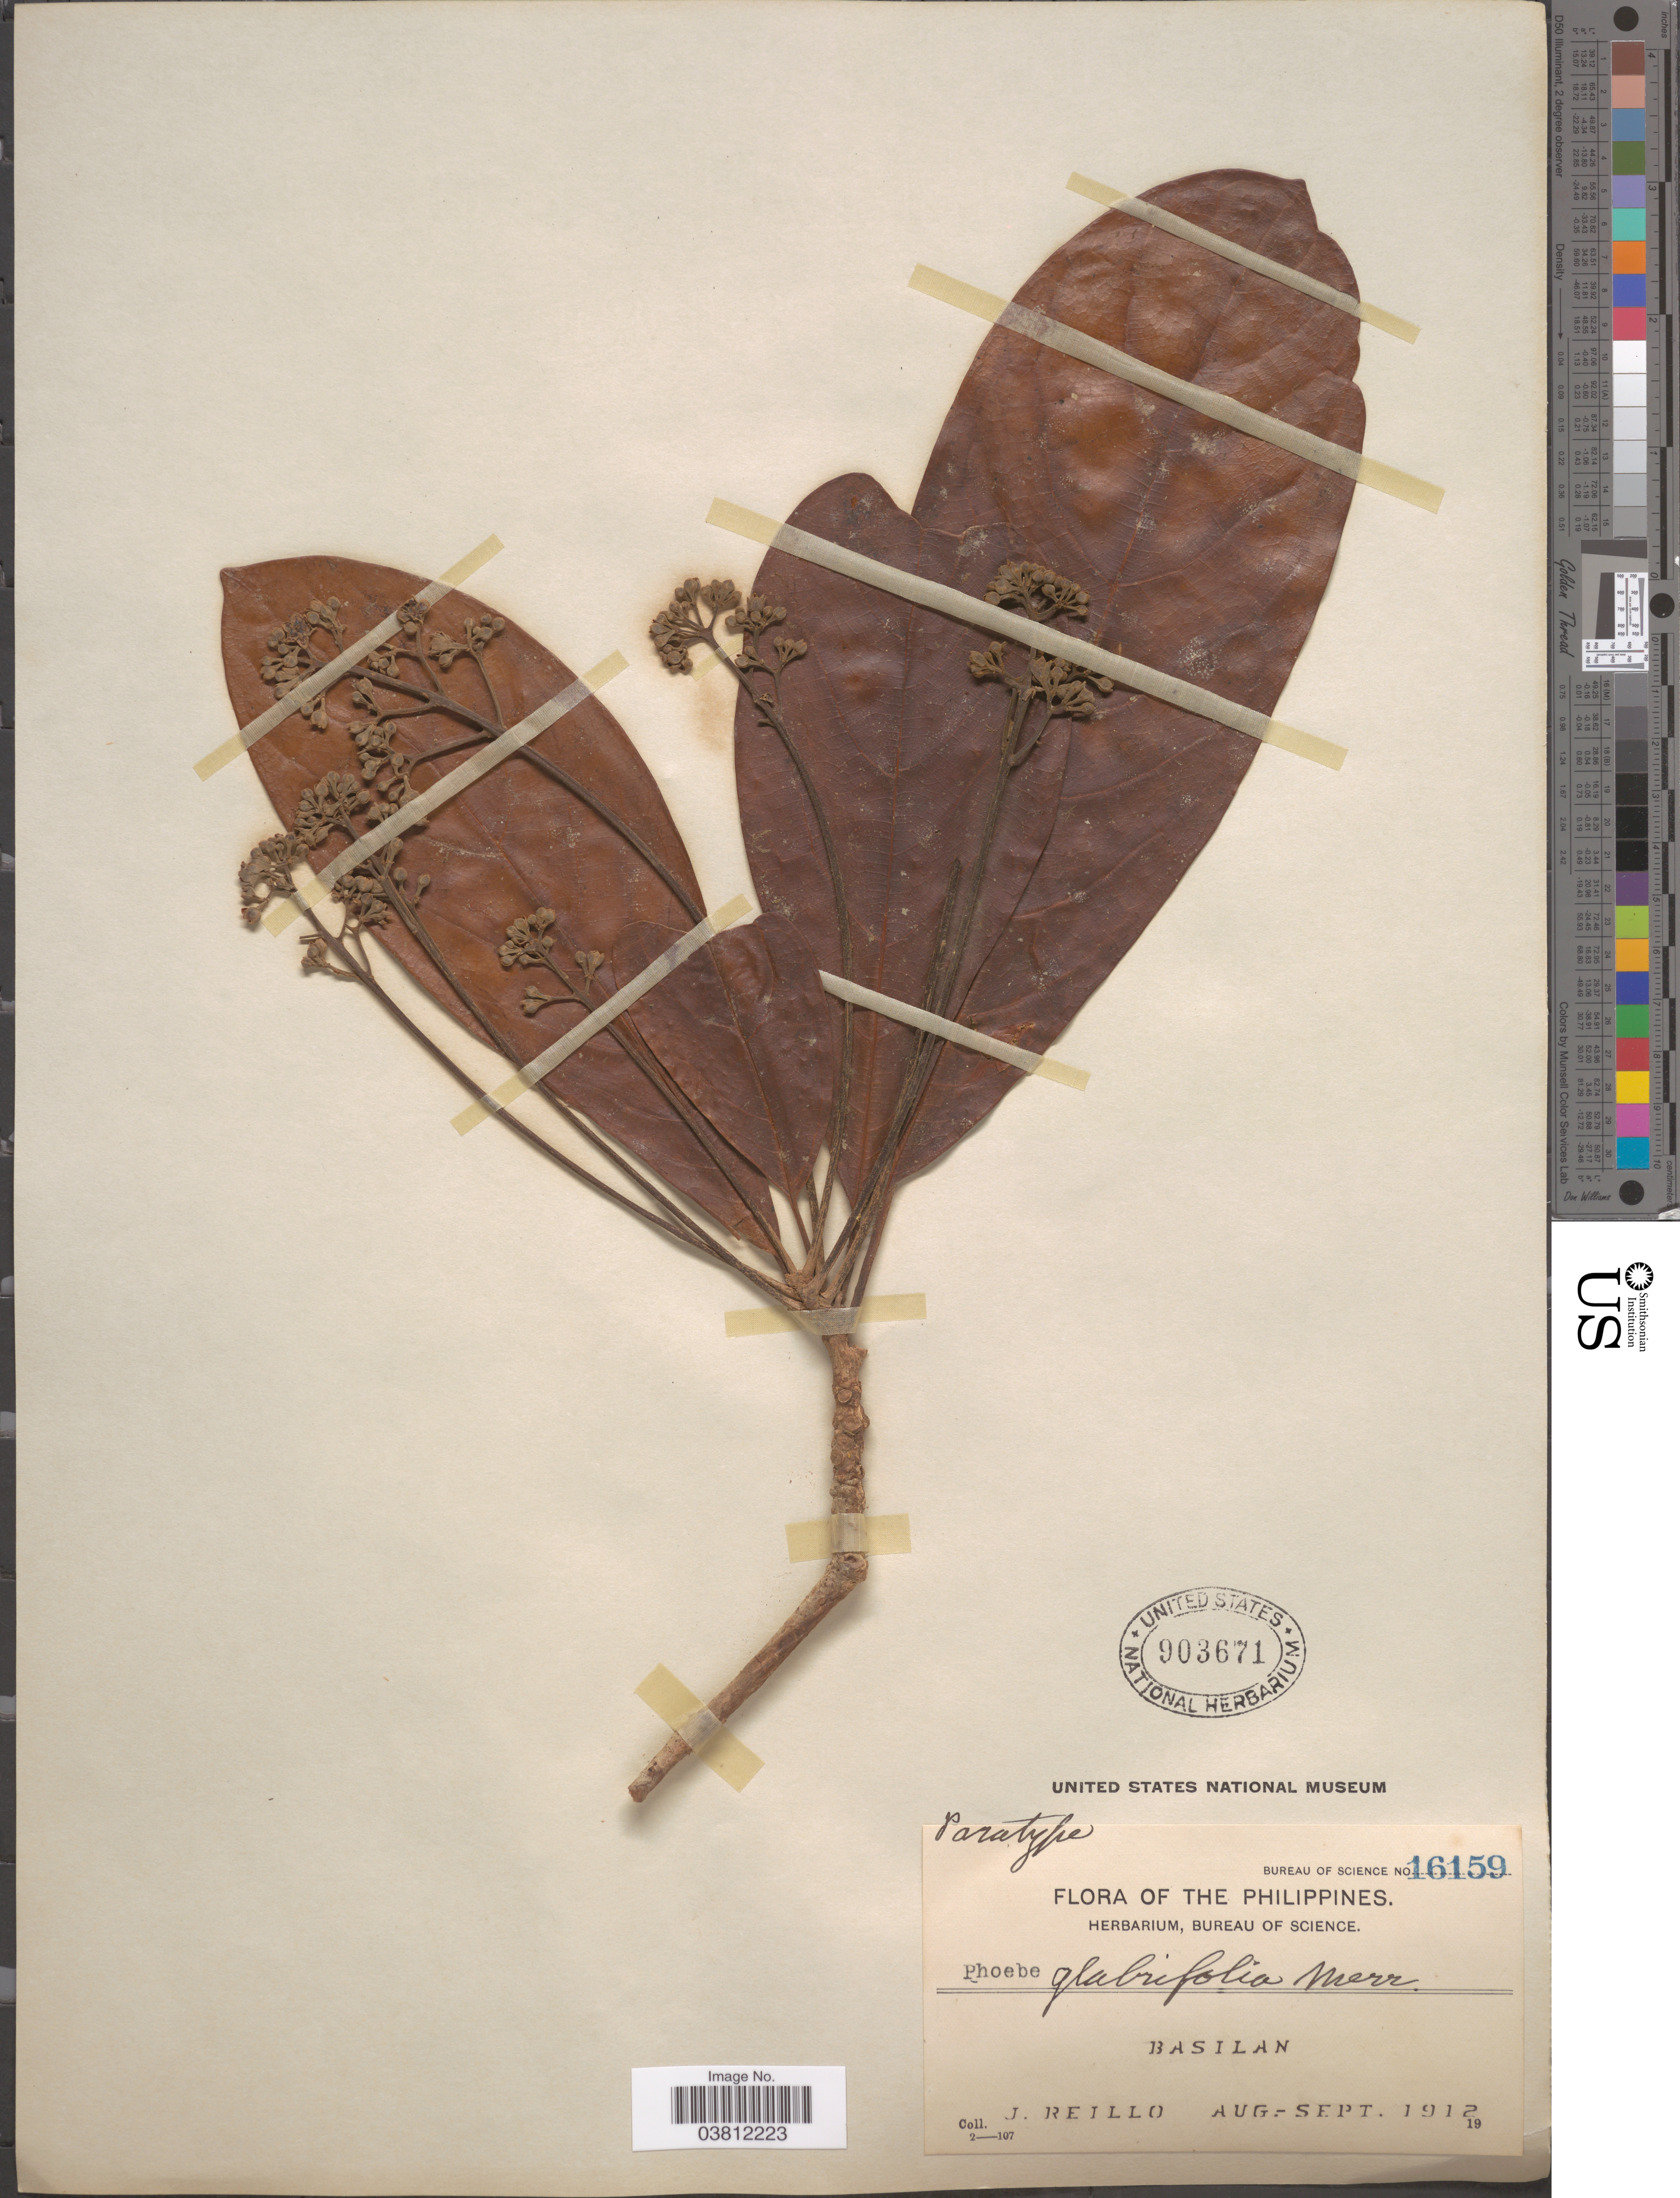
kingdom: Plantae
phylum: Tracheophyta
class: Magnoliopsida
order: Laurales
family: Lauraceae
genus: Phoebe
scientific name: Phoebe glabrifolia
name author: Merr.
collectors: J. Reillo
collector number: Bureau of Science 16159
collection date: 1912-08/1912-09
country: Philippines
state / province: Muslim Mindanao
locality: Basilan.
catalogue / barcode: US 903671